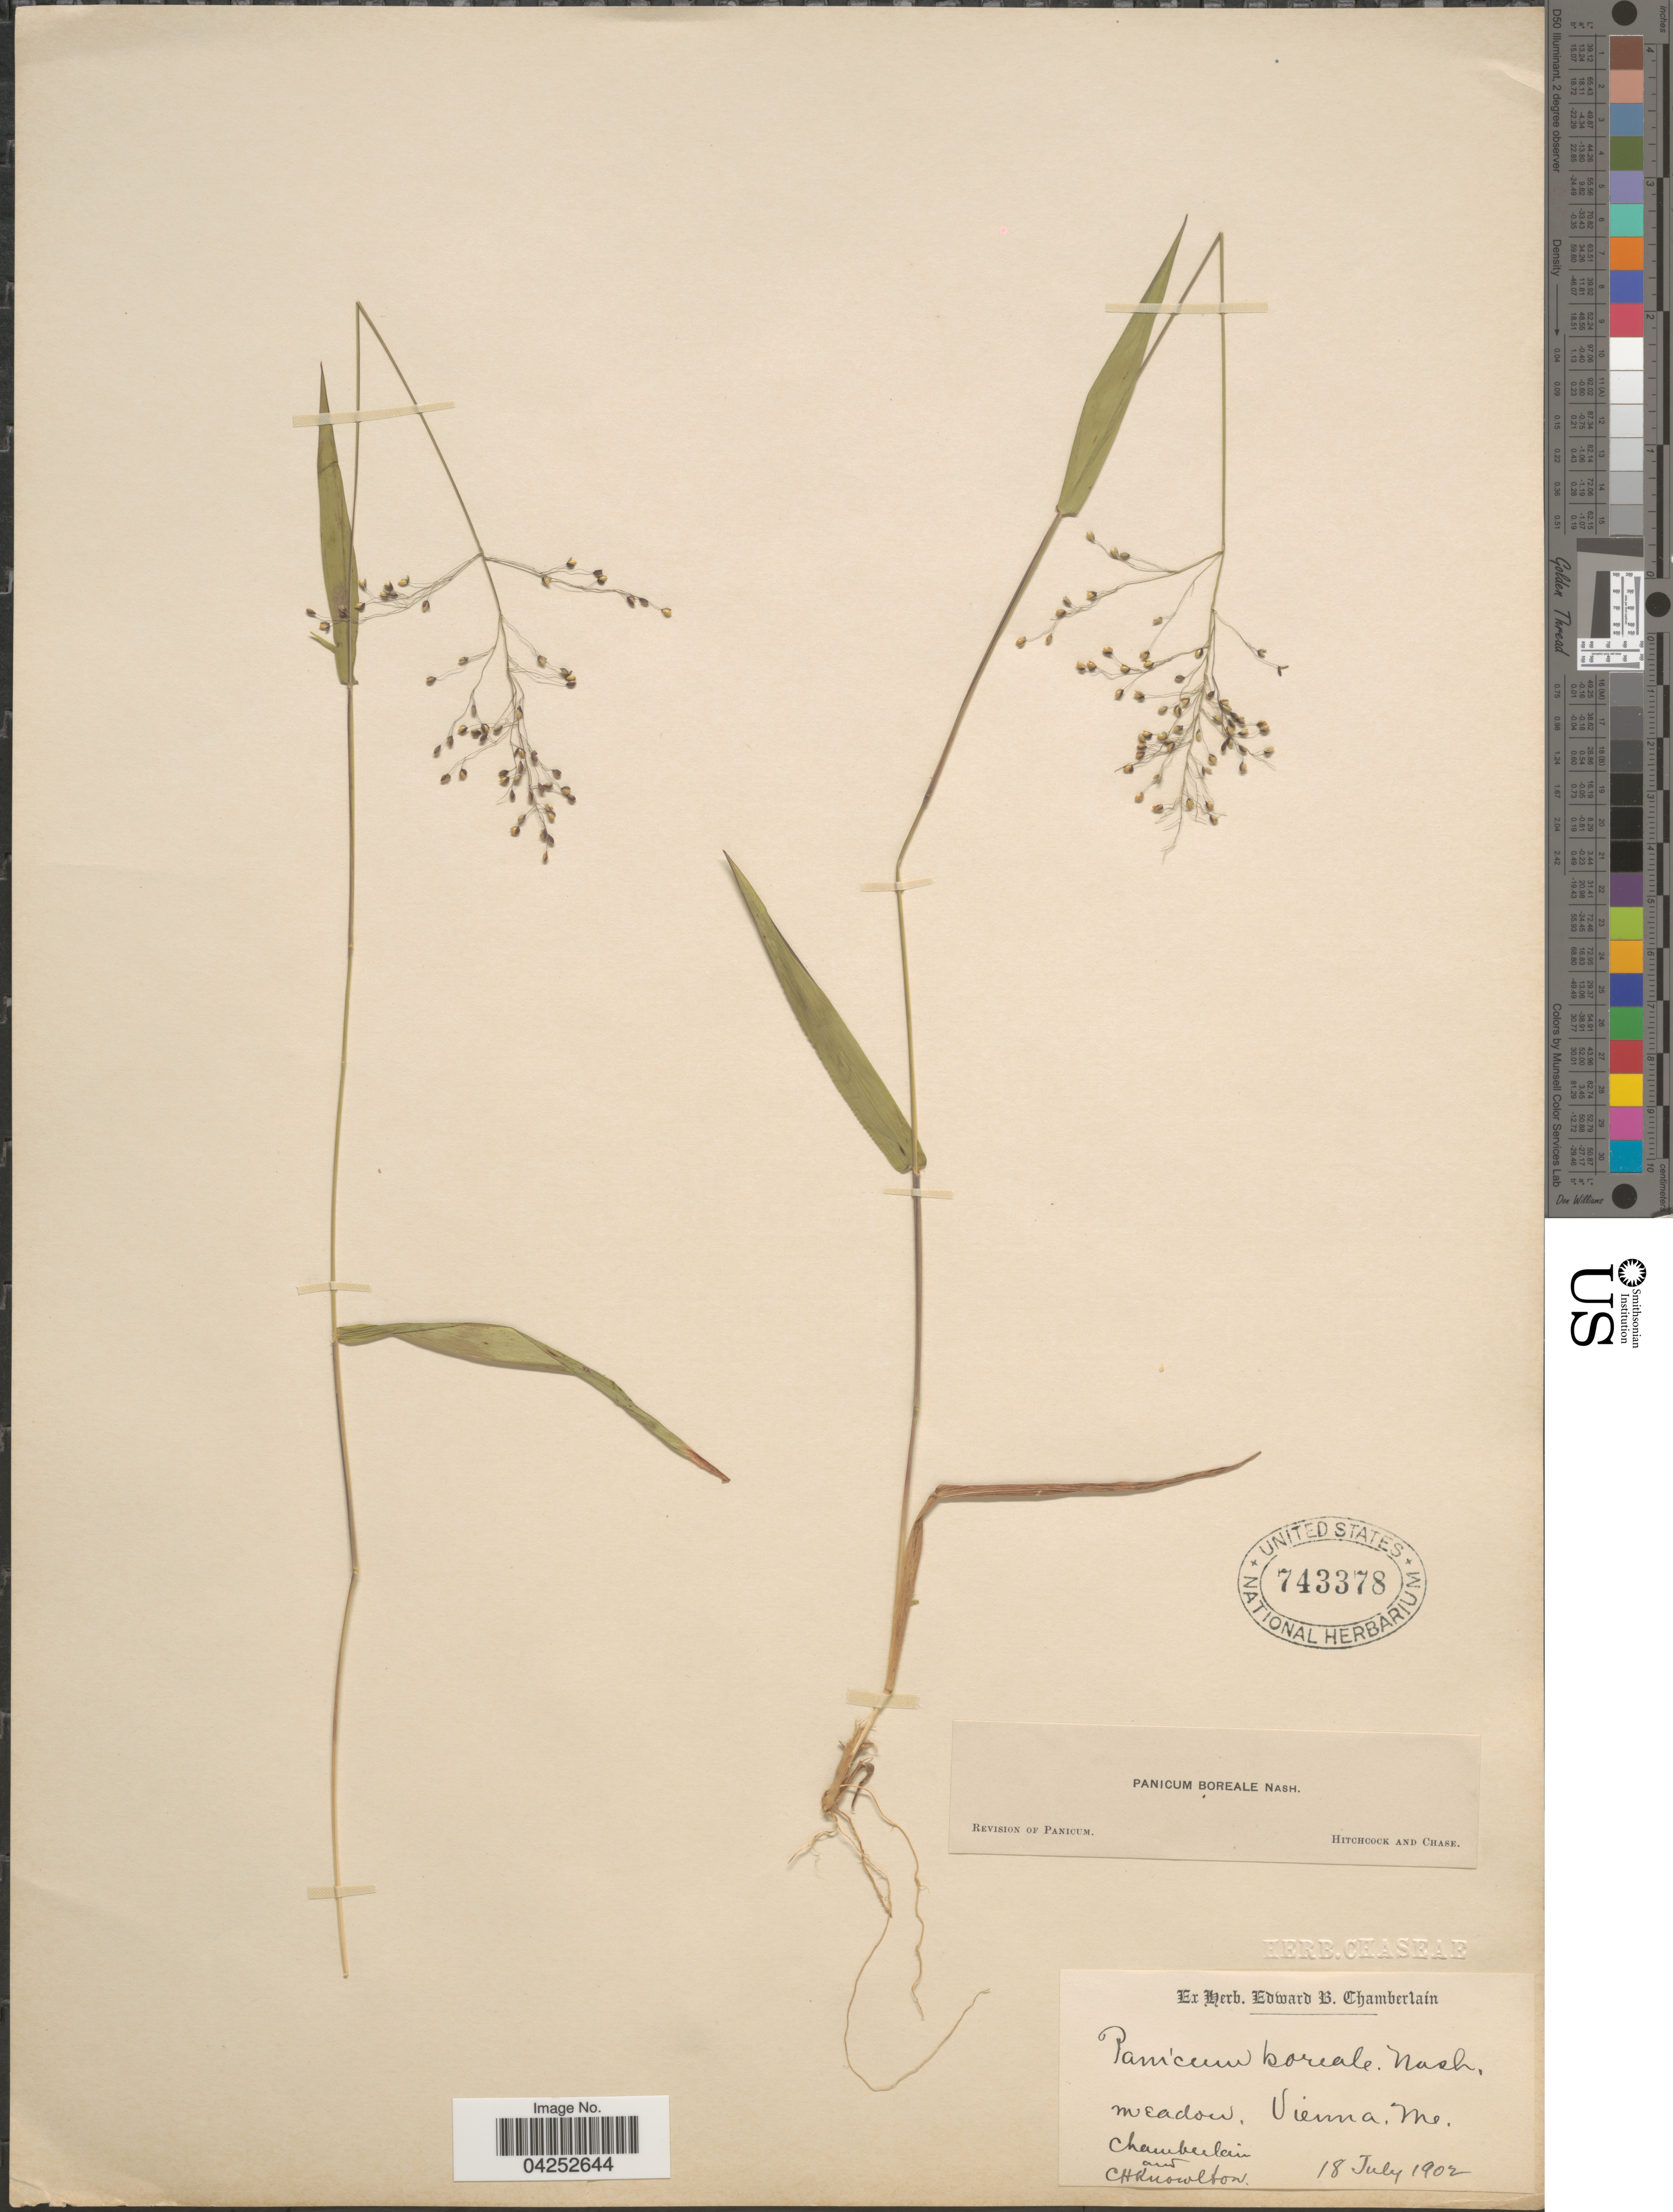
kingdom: Plantae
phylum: Tracheophyta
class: Liliopsida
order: Poales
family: Poaceae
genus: Dichanthelium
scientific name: Dichanthelium boreale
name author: (Nash) Freckmann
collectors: E. Chamberlain & C. H. Knowlton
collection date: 1902-07-18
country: United States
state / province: Maine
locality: Vienna.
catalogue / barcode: US 743378